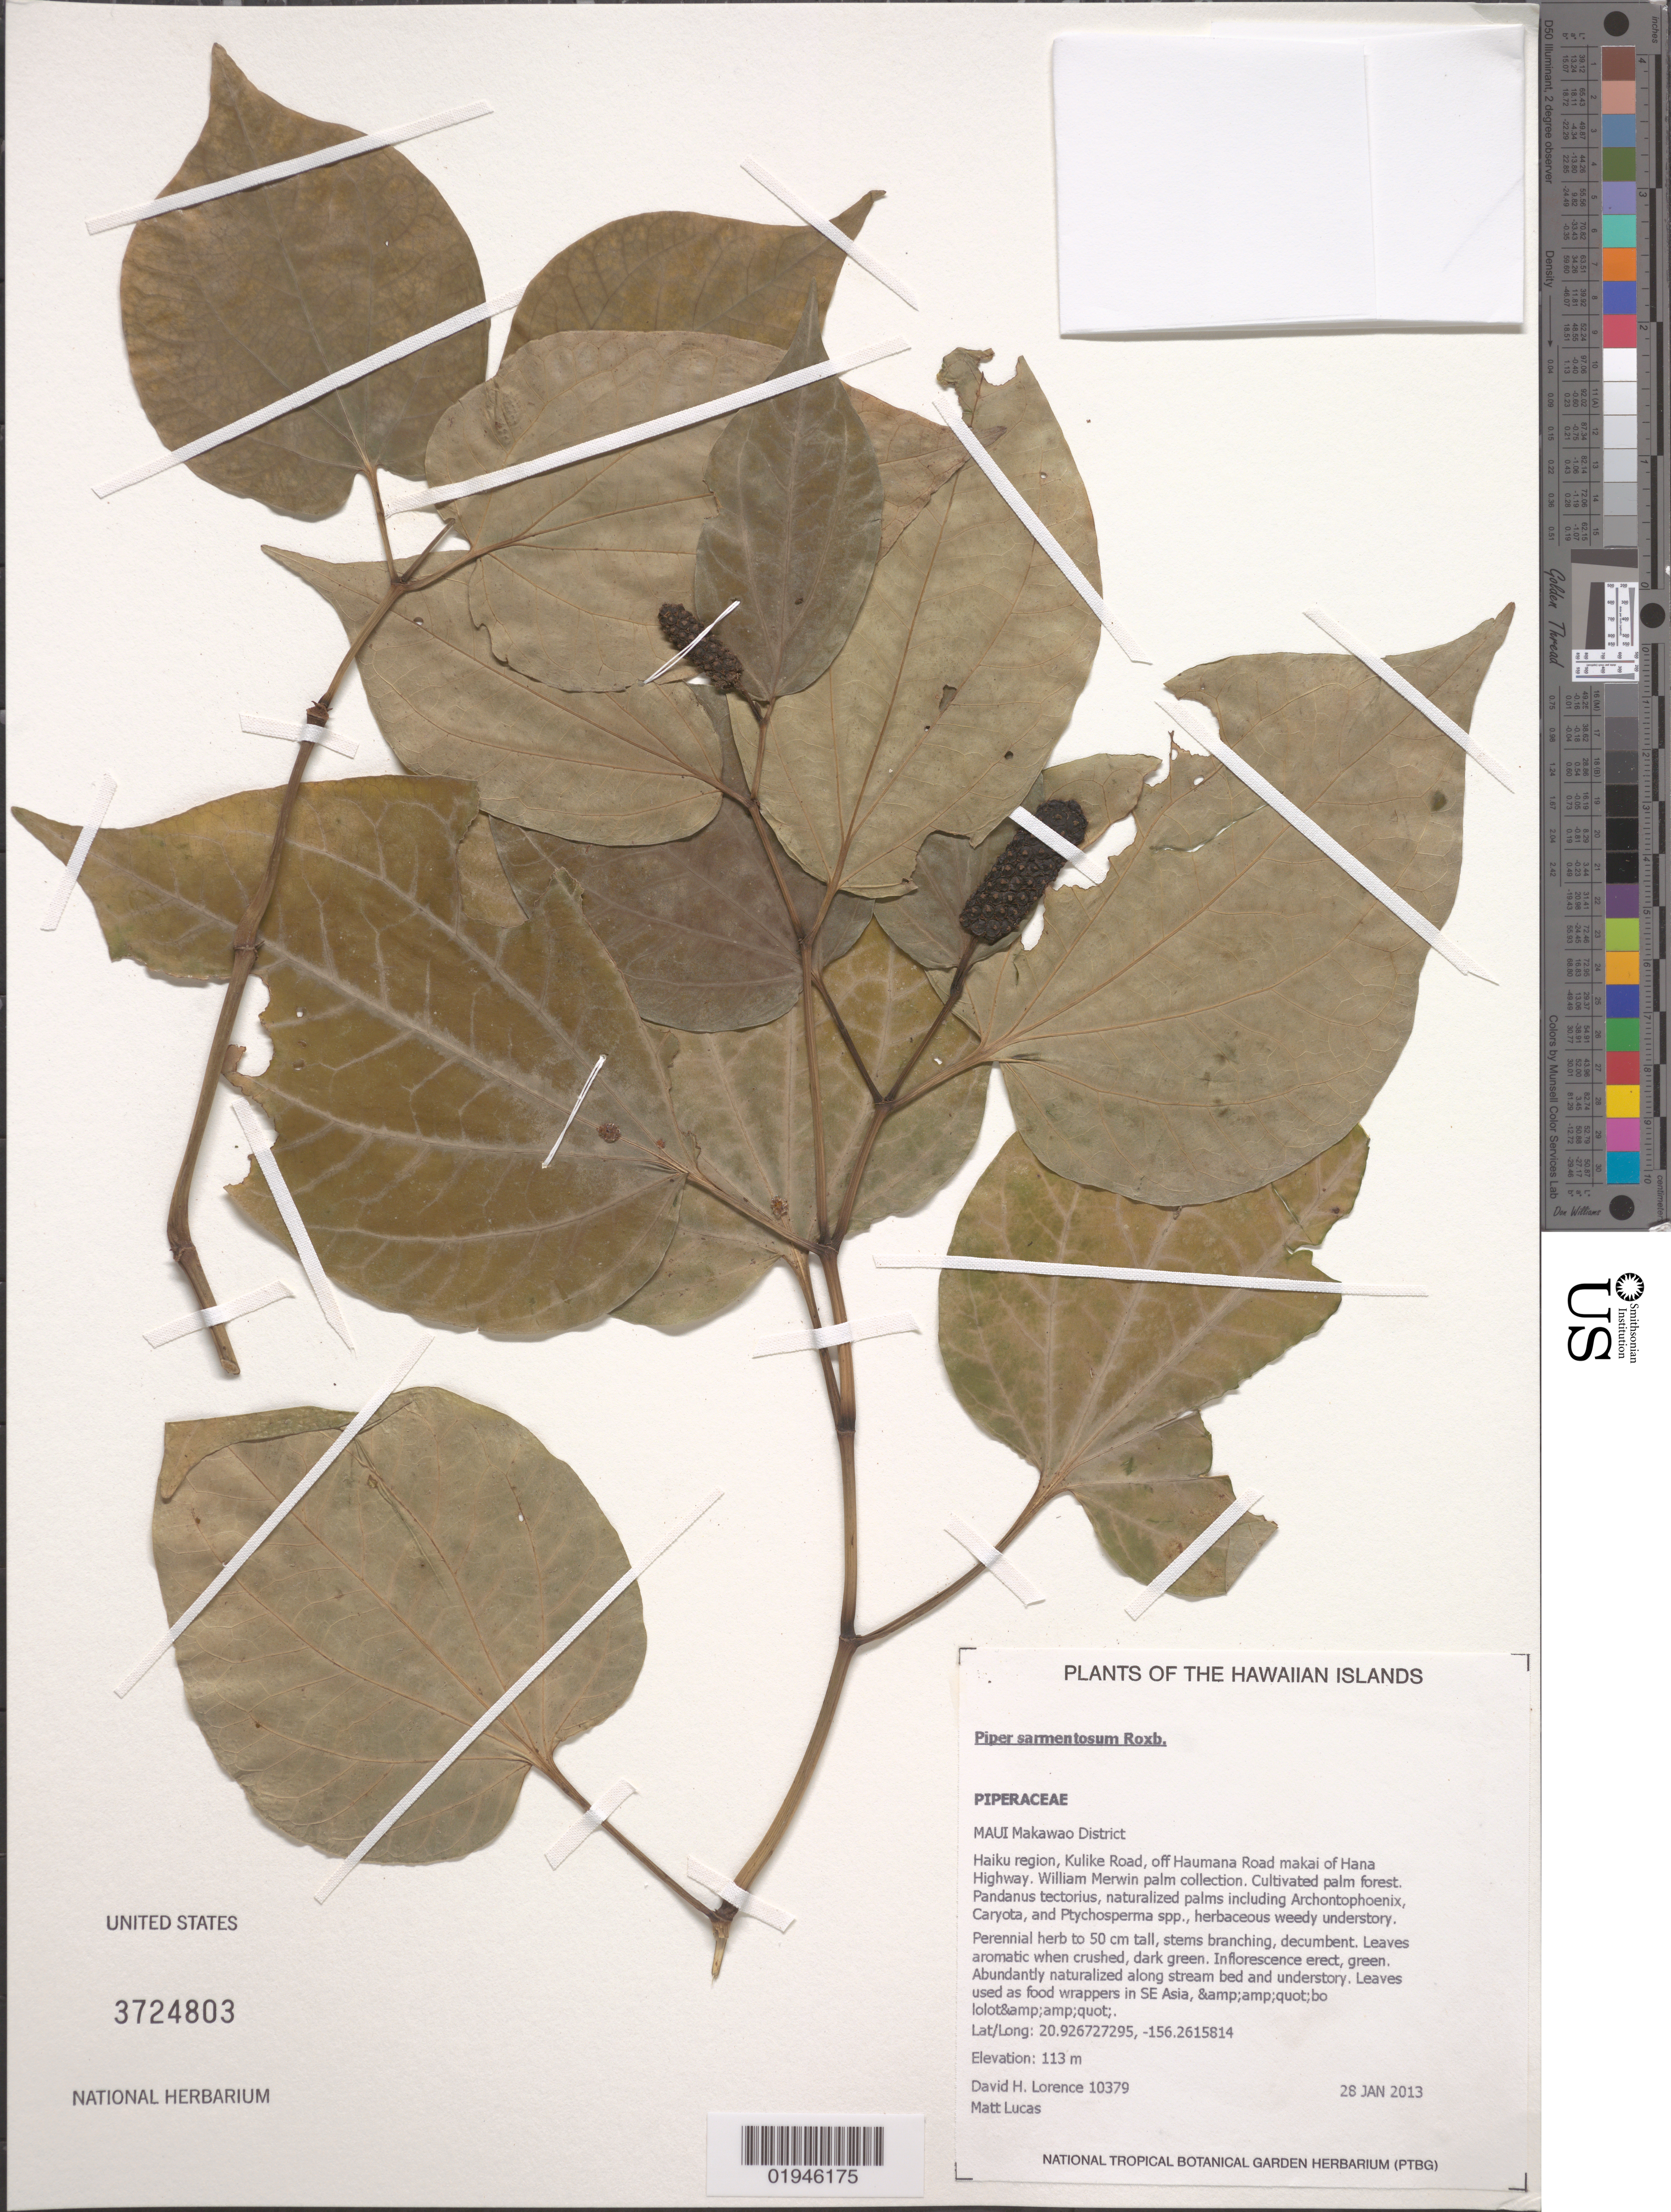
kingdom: Plantae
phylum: Tracheophyta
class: Magnoliopsida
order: Piperales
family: Piperaceae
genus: Piper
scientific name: Piper sarmentosum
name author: Roxb.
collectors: D. Lorence & M. Lucas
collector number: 10379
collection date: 2013-01-28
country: United States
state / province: Hawaii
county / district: Maui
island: Maui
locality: Makawao, Haiku region, Kulike Road, off Haumana Road, makai of Hana Highway. William Merwin Palm Collection.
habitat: Cultivated palm forest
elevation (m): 113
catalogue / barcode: US 3724803